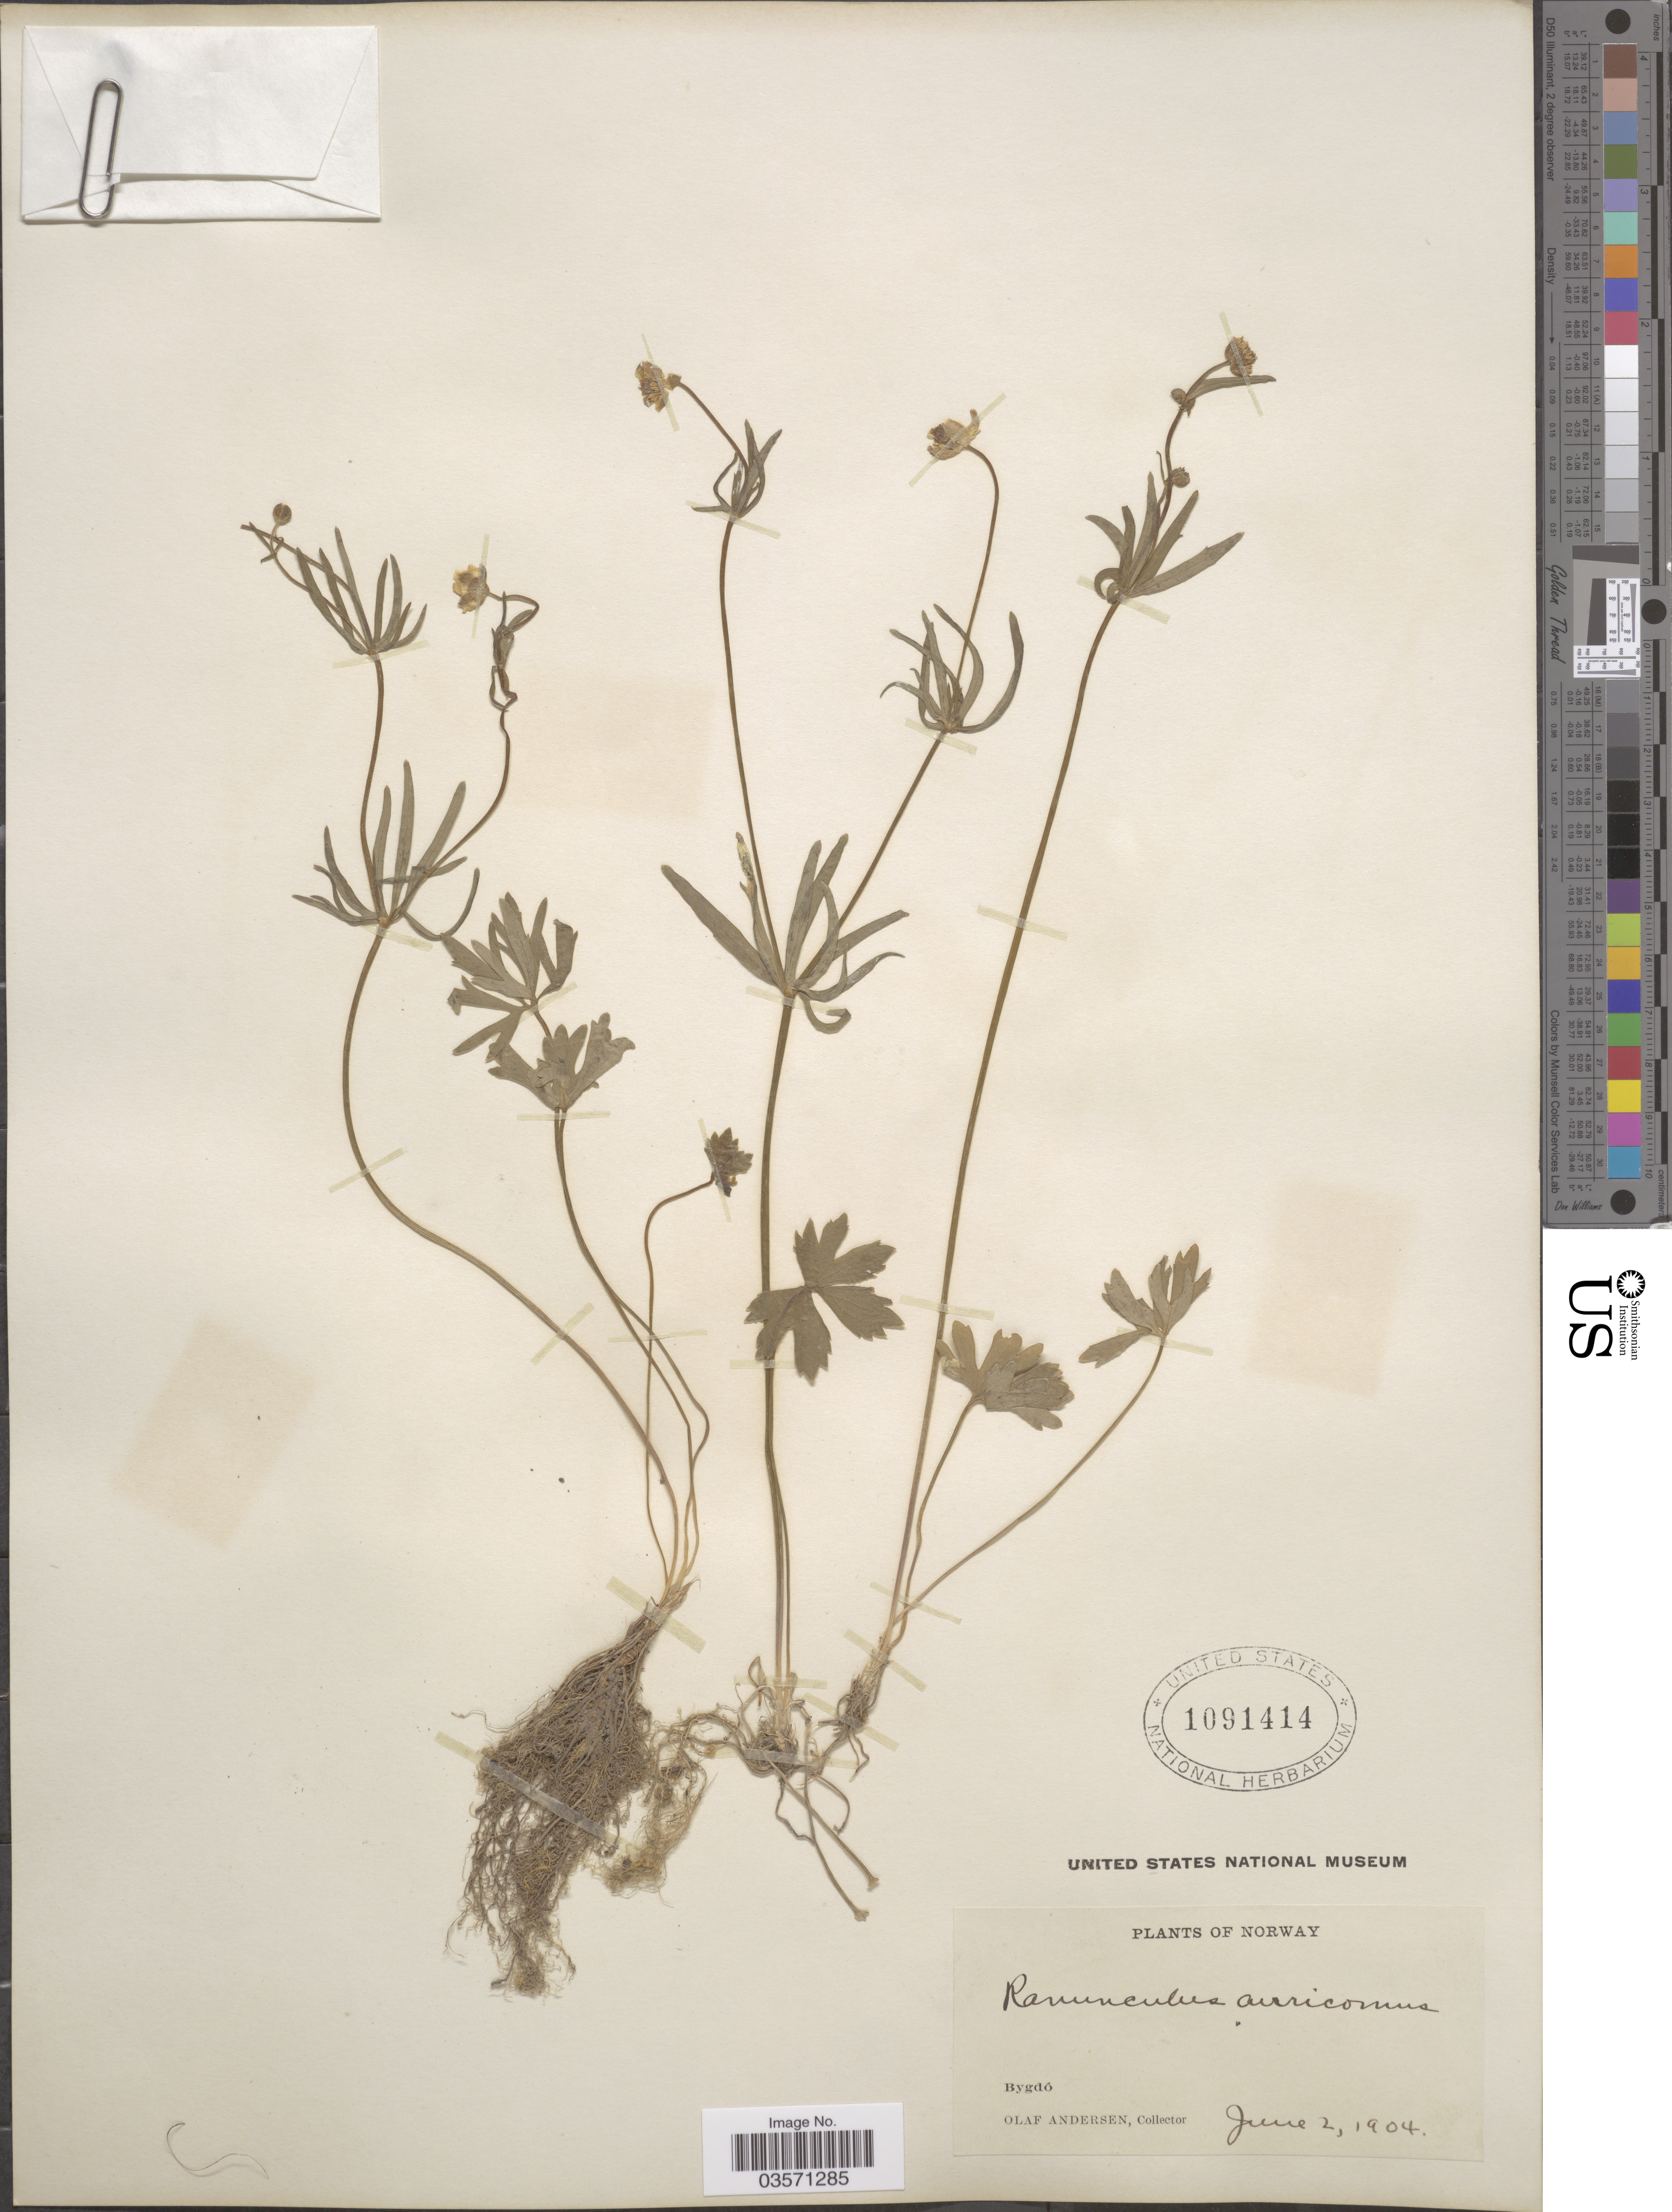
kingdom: Plantae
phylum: Tracheophyta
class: Magnoliopsida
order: Ranunculales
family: Ranunculaceae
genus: Ranunculus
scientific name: Ranunculus auricomus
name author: L.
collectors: O. Andersen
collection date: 1904-06-02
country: Norway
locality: Bygdó.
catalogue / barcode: US 1091414